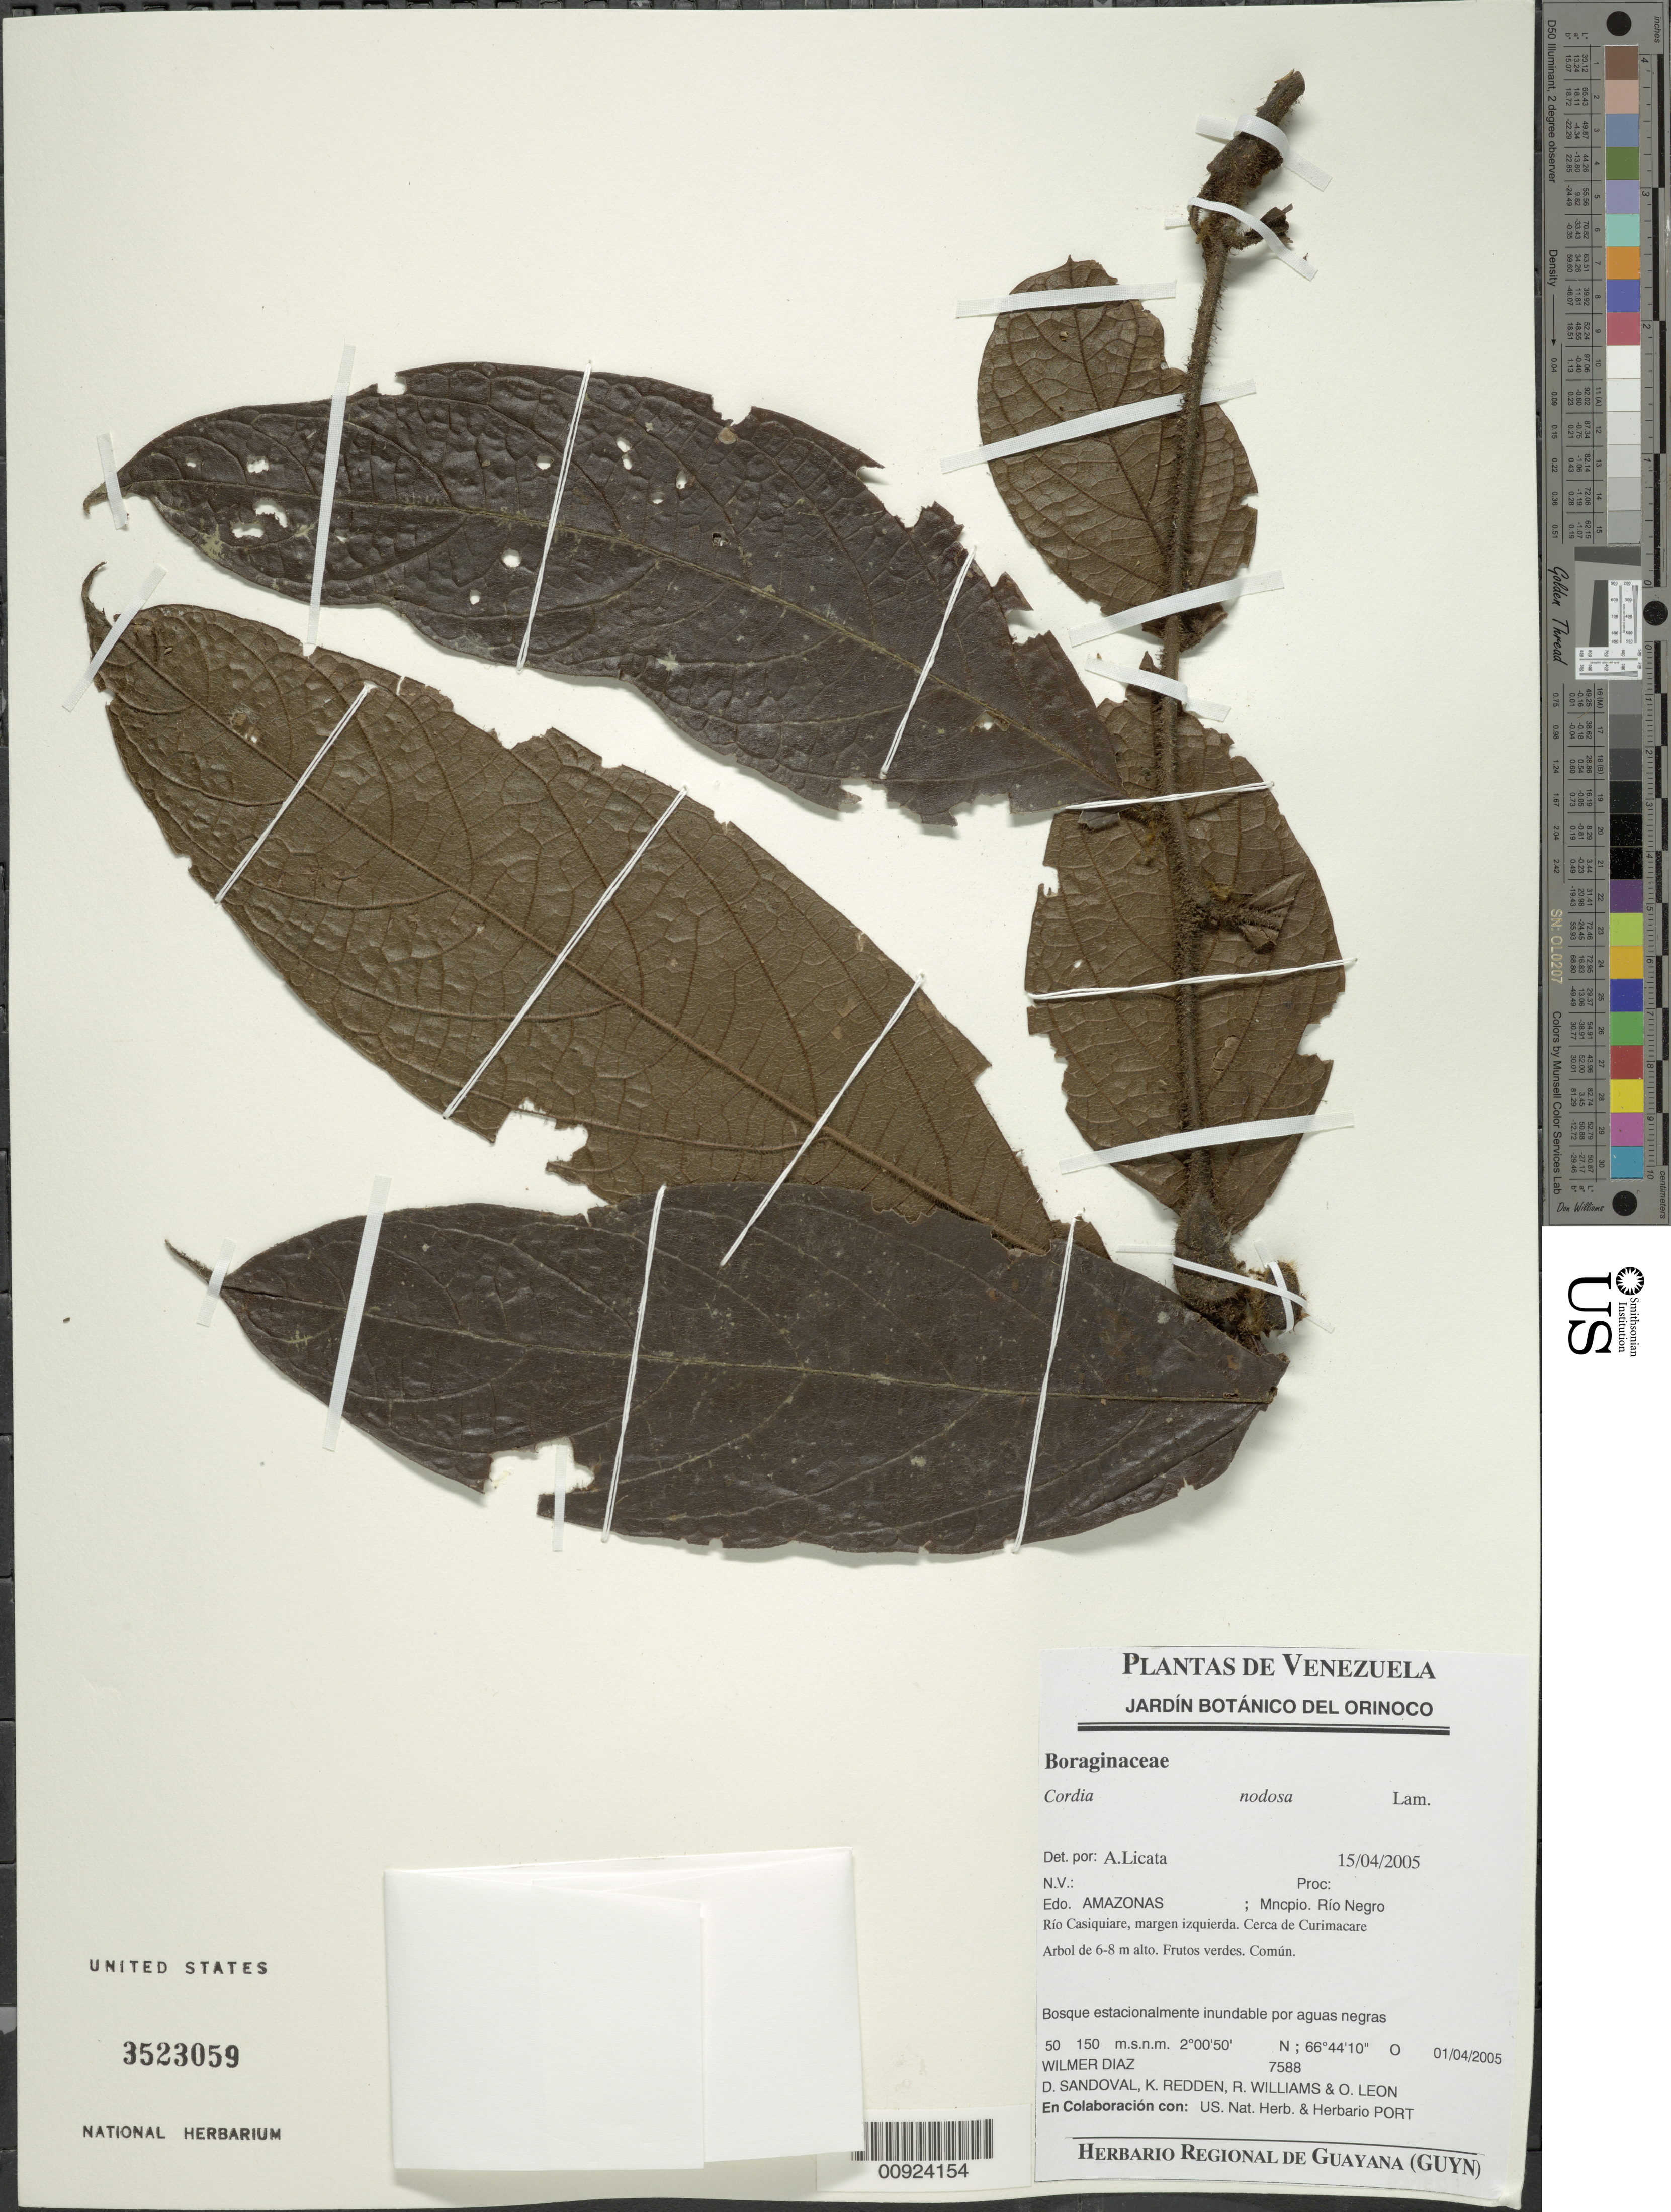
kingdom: Plantae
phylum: Tracheophyta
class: Magnoliopsida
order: Boraginales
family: Cordiaceae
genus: Cordia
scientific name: Cordia nodosa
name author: Lam.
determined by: Licata, A., (PORT), Univ. Nac. Exp. de los Llanos Ezequiel Zamora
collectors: W. Díaz P., D. Sandoval, K. M. Redden, R. Williams & O. León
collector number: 7588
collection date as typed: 1-Apr-05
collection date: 2005-04-01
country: Venezuela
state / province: Amazonas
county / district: Río Negro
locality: Río Casiquaire, margen izquierda, cerca de Caurimare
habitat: Bosque estacionalmente inundable por aguas negras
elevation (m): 50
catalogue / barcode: US 3523059